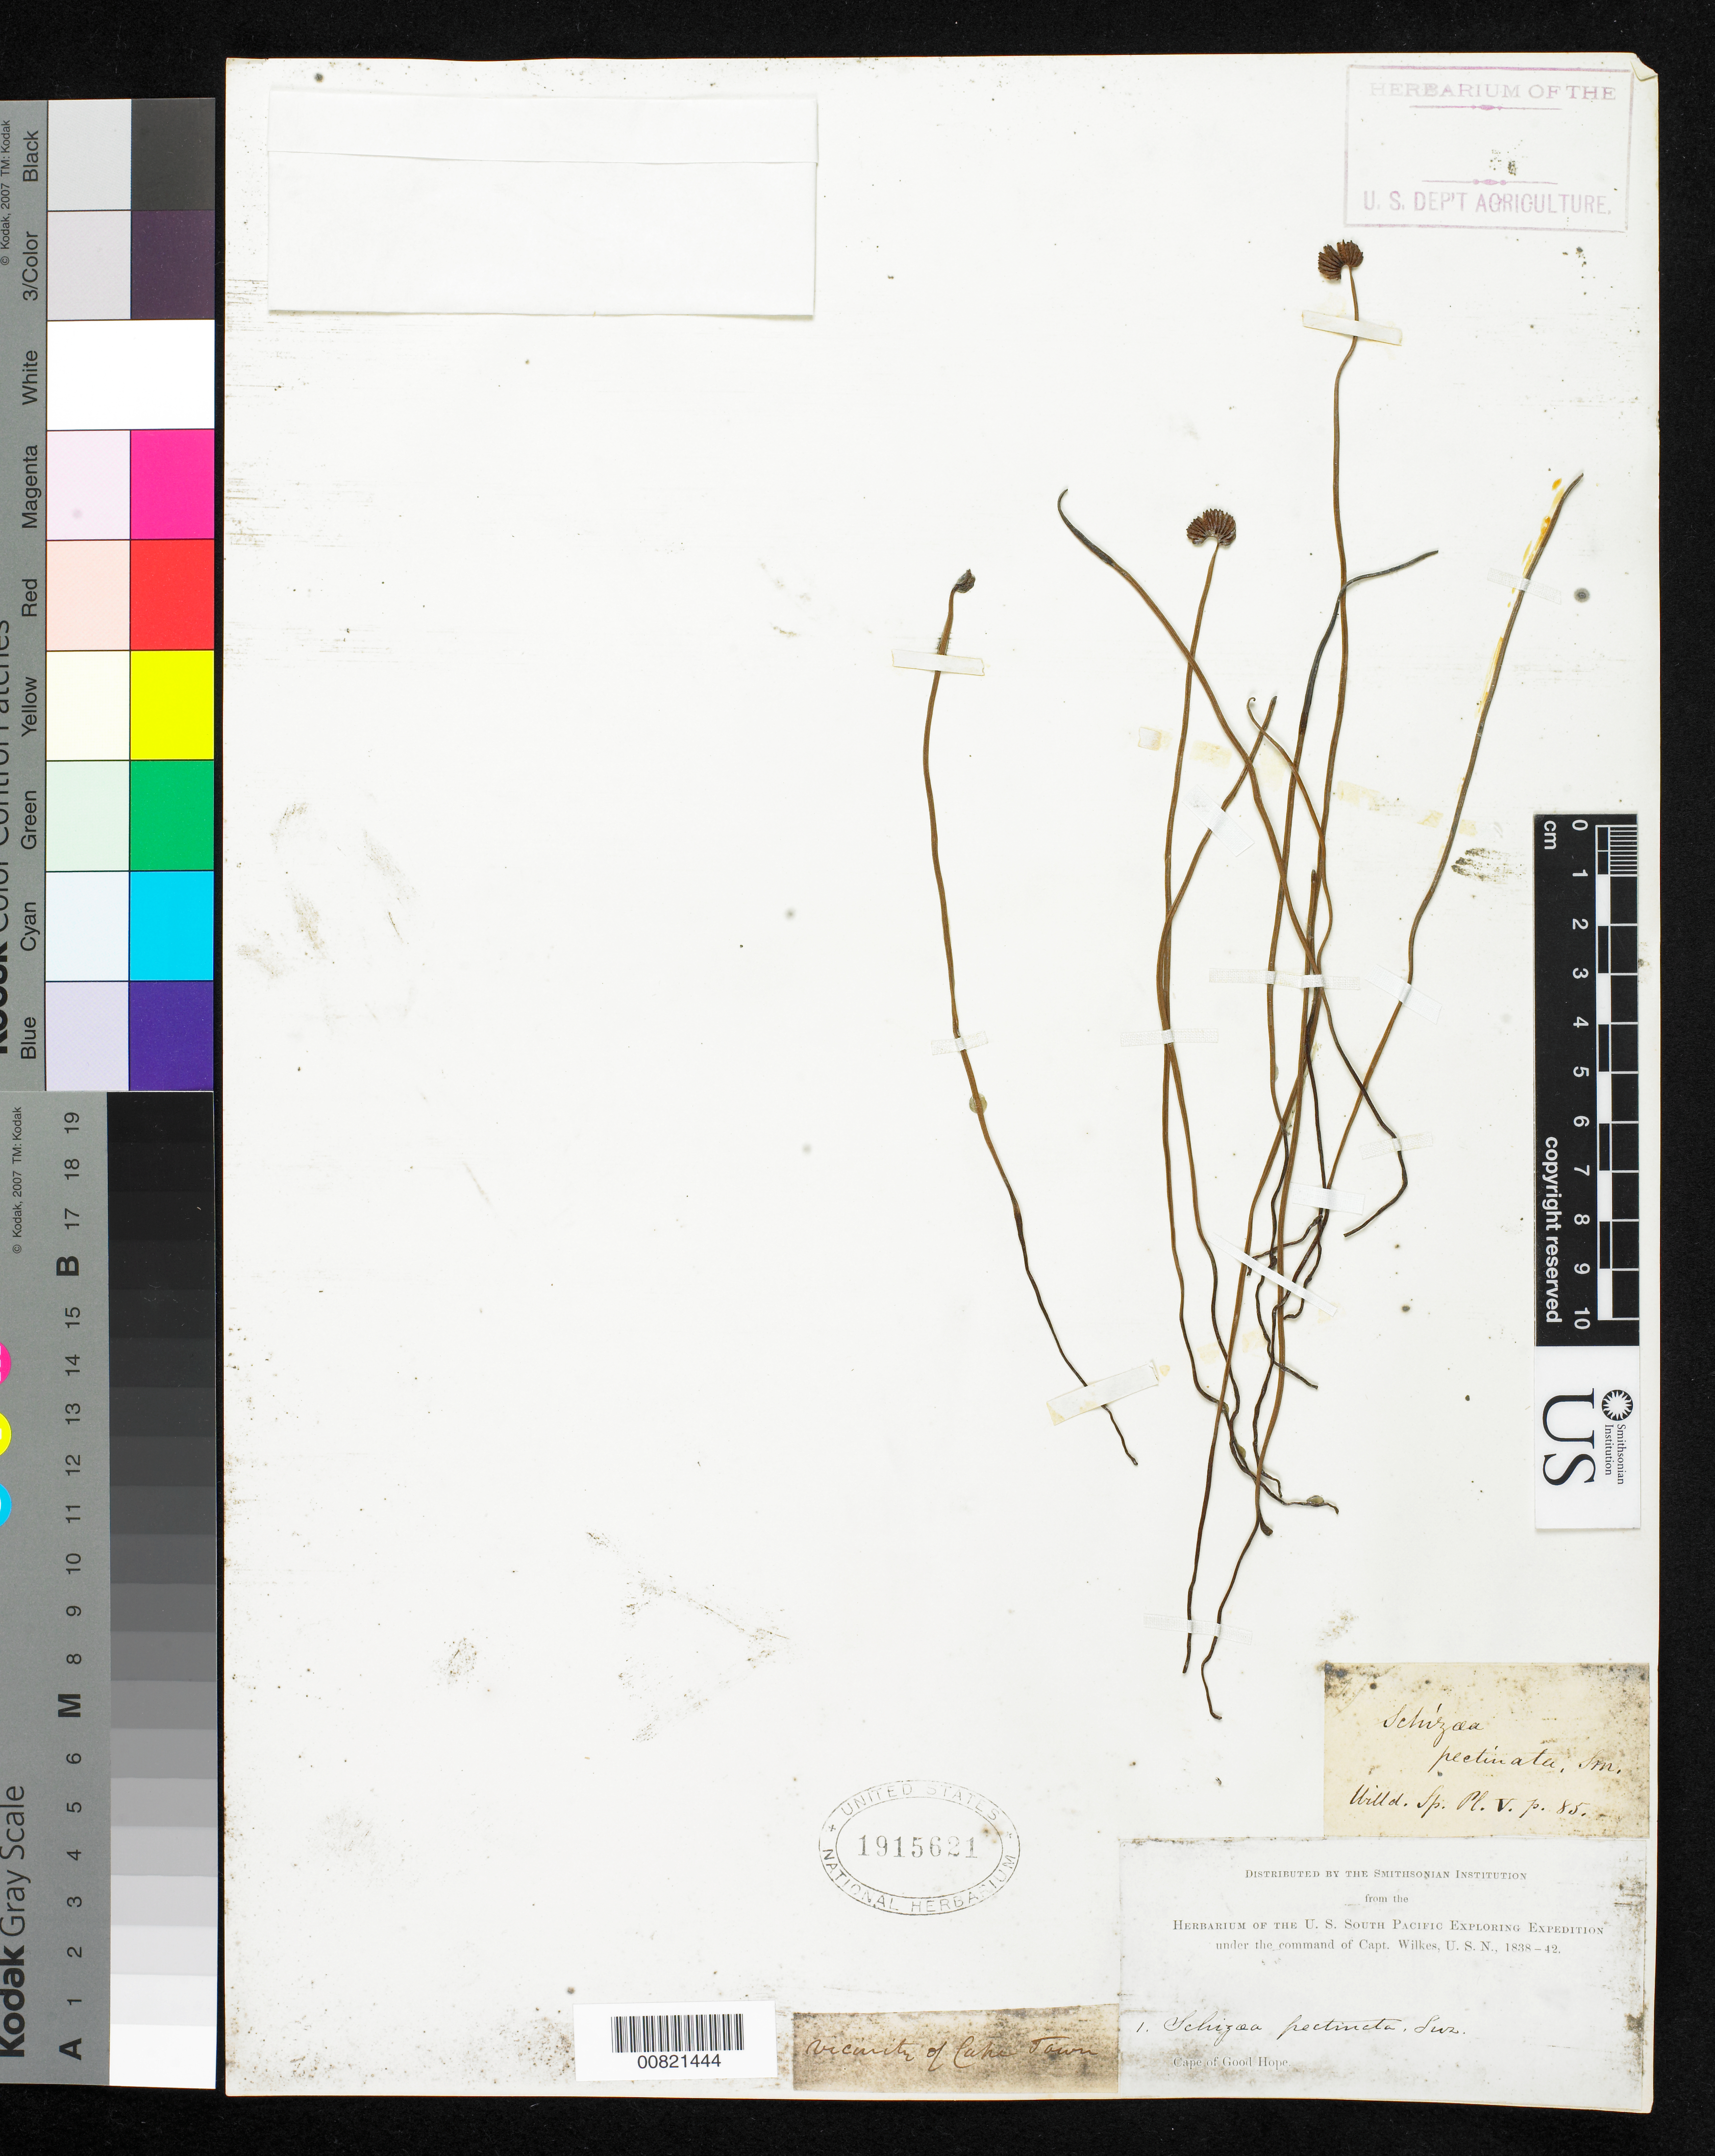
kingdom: Plantae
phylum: Tracheophyta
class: Polypodiopsida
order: Schizaeales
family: Schizaeaceae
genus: Schizaea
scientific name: Schizaea pectinata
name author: (L.) Sw.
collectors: Wilkes Explor. Exped.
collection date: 1838/1842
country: South Africa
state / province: Western Cape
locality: Cape of Good Hope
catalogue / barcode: US 1915621